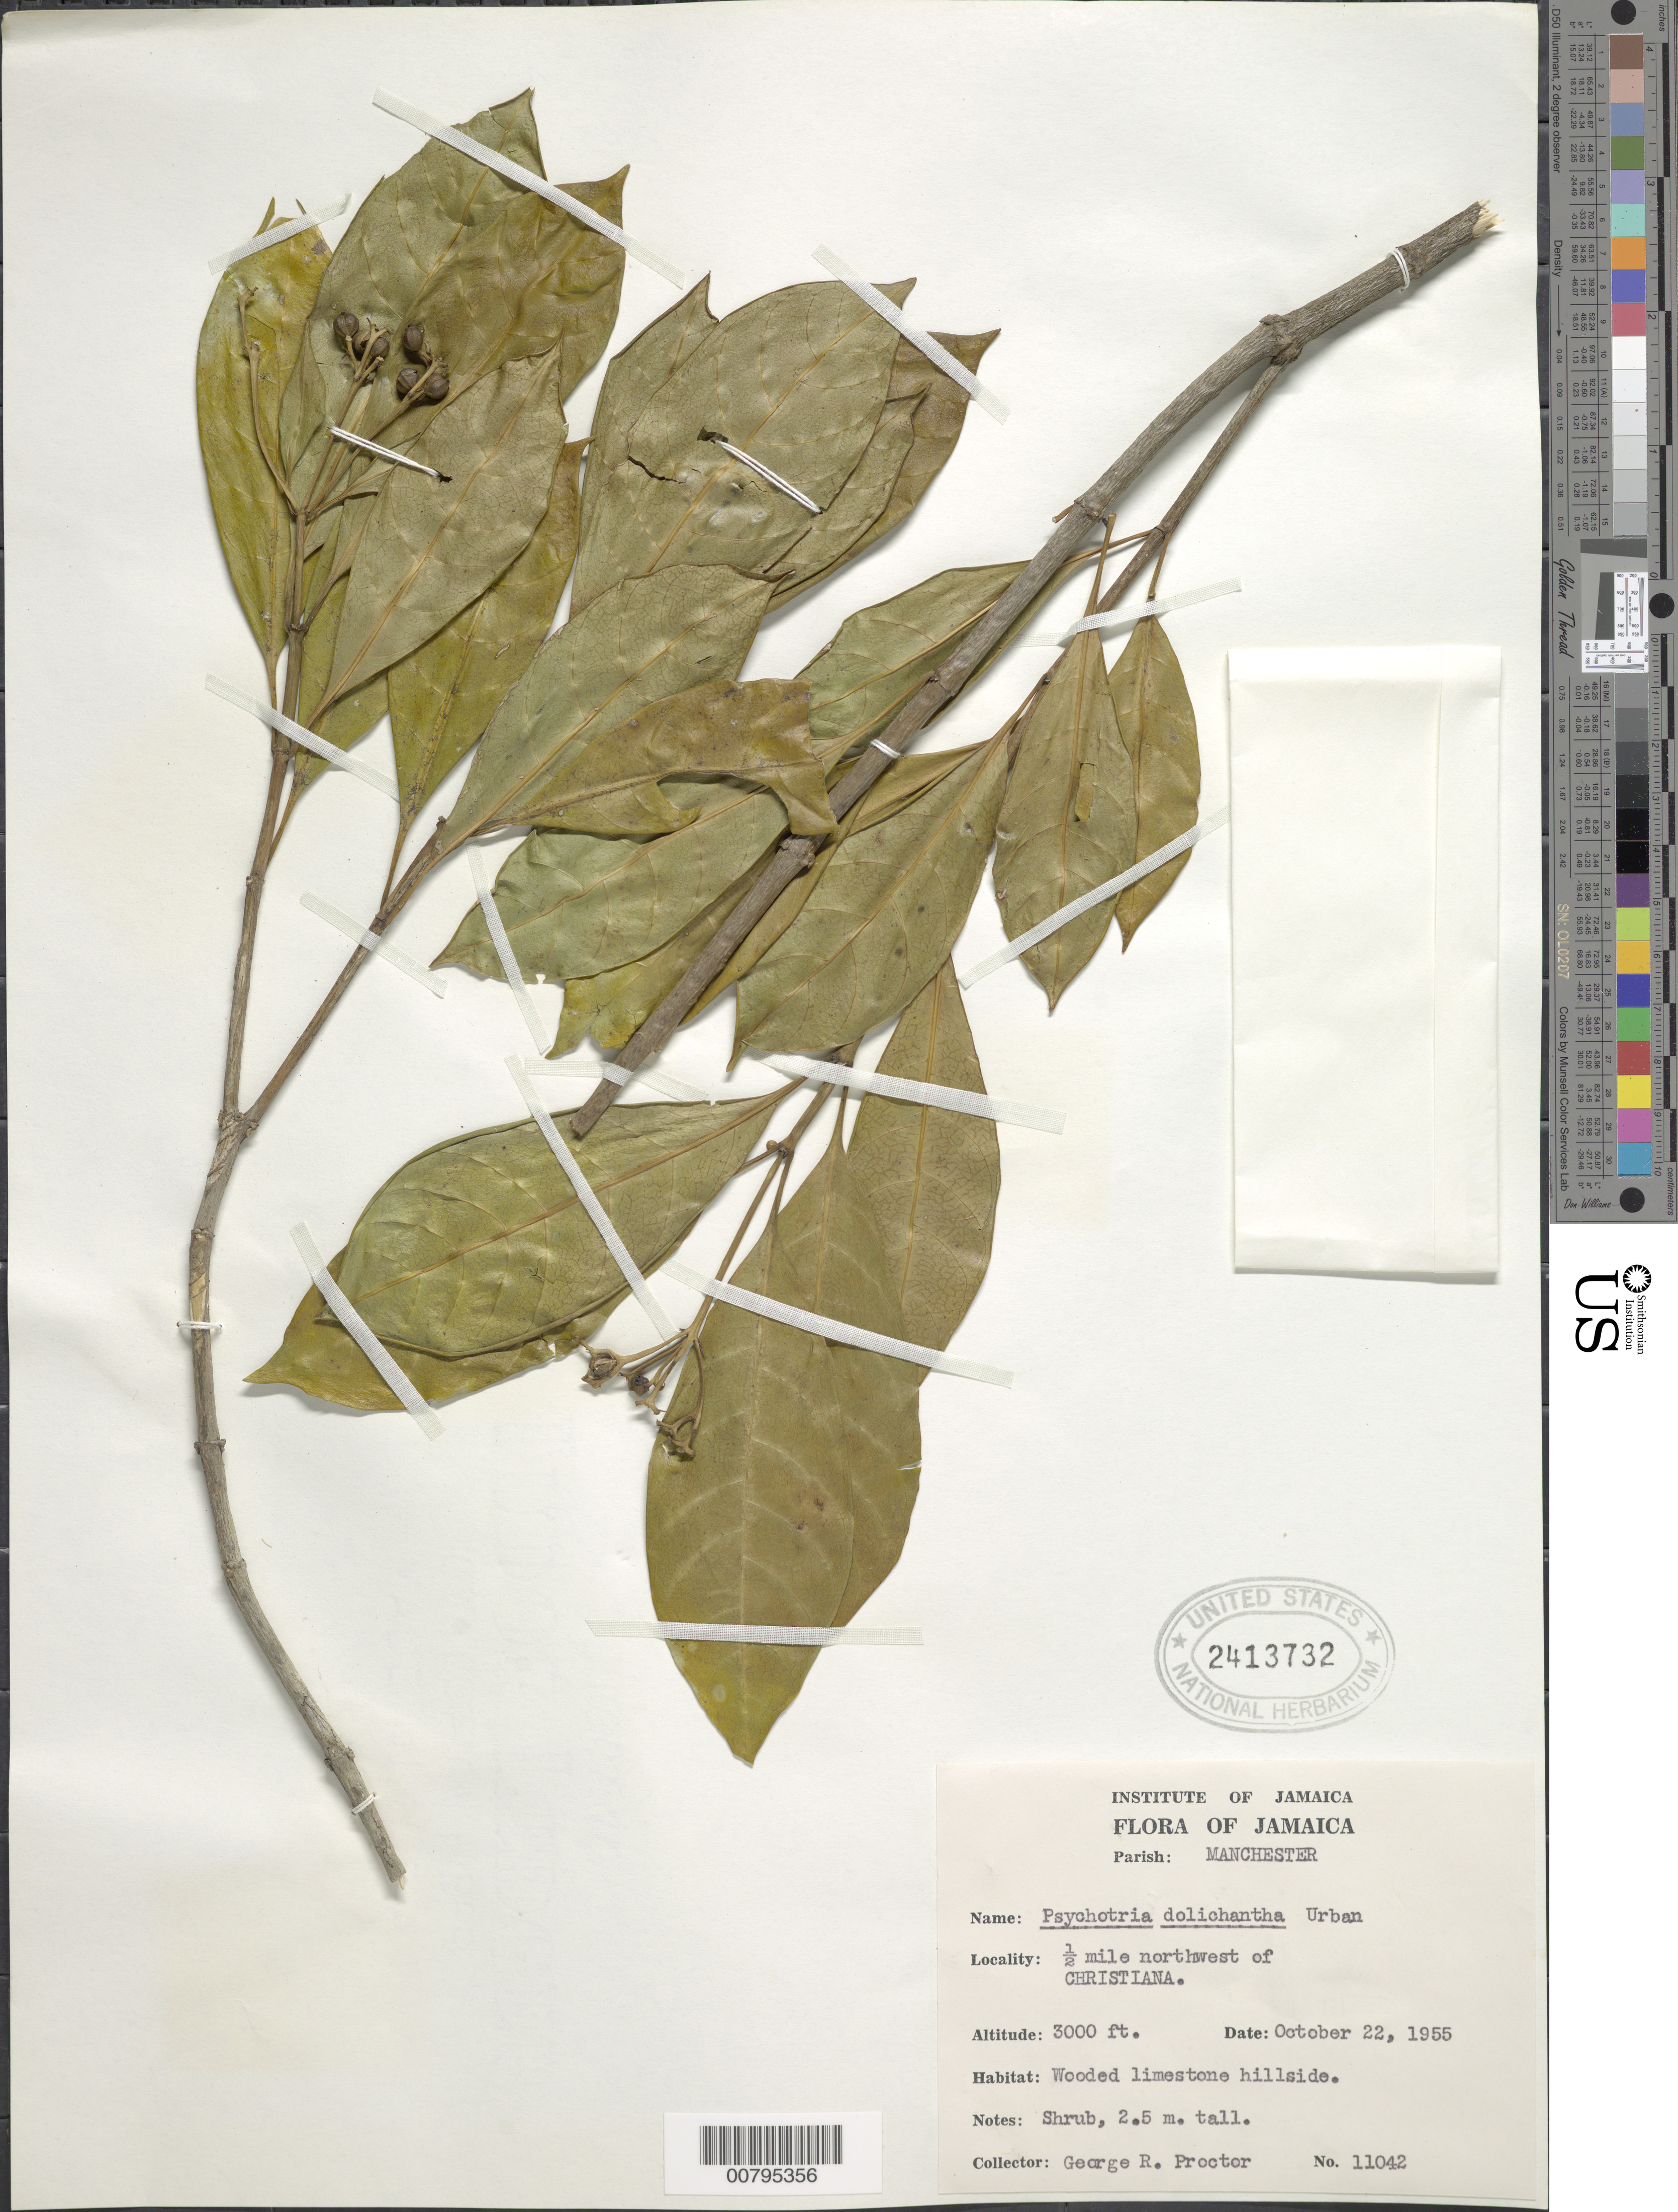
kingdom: Plantae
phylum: Tracheophyta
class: Magnoliopsida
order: Gentianales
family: Rubiaceae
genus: Psychotria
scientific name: Psychotria dolichantha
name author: Urb.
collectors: G. R. Proctor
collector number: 11042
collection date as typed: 22 Oct 1955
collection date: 1955-10-22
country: Jamaica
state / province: Manchester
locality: A half mile northwest of Christiana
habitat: Wooded limestone hillside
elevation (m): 914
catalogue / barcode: US 2413732